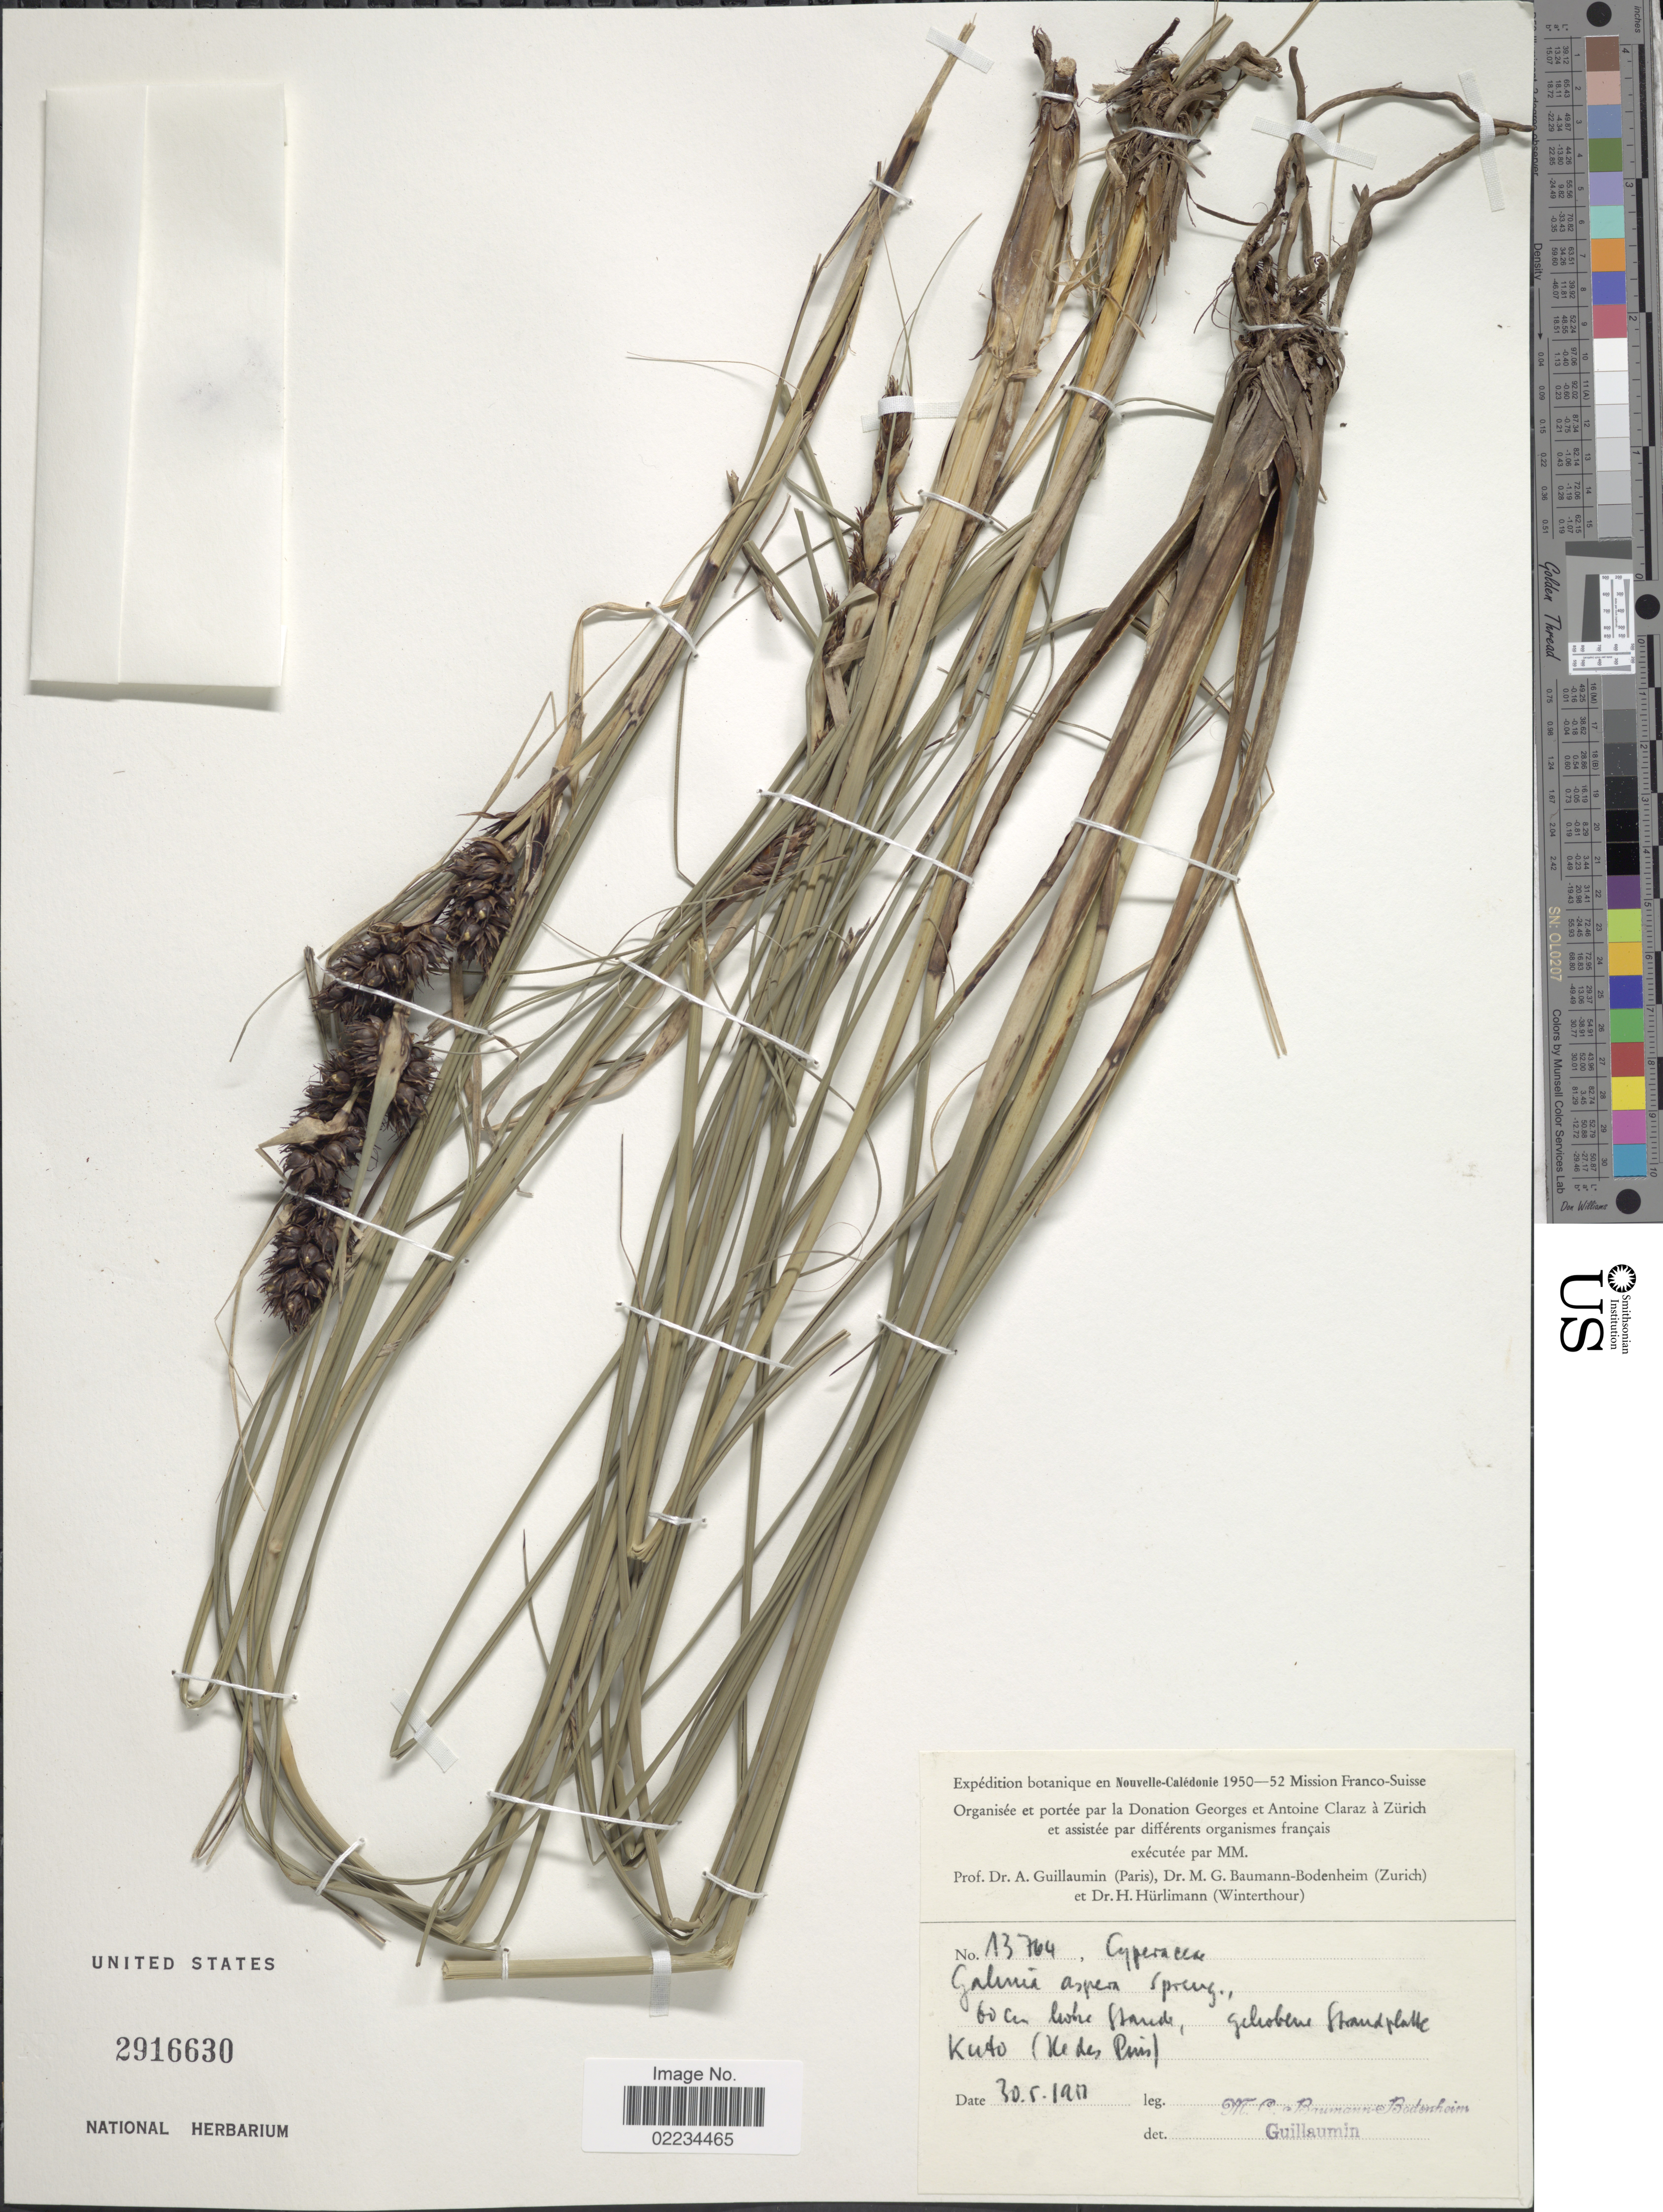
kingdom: Plantae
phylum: Tracheophyta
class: Liliopsida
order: Poales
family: Cyperaceae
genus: Gahnia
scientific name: Gahnia aspera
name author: (R. Br.) Spreng.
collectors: M. G. Baumann-Bodenheim, A. Guillaumin & H. Hürlimann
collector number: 13764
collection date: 1951-05-30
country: New Caledonia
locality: Kuto (Ile des Pines)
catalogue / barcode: US 2916630